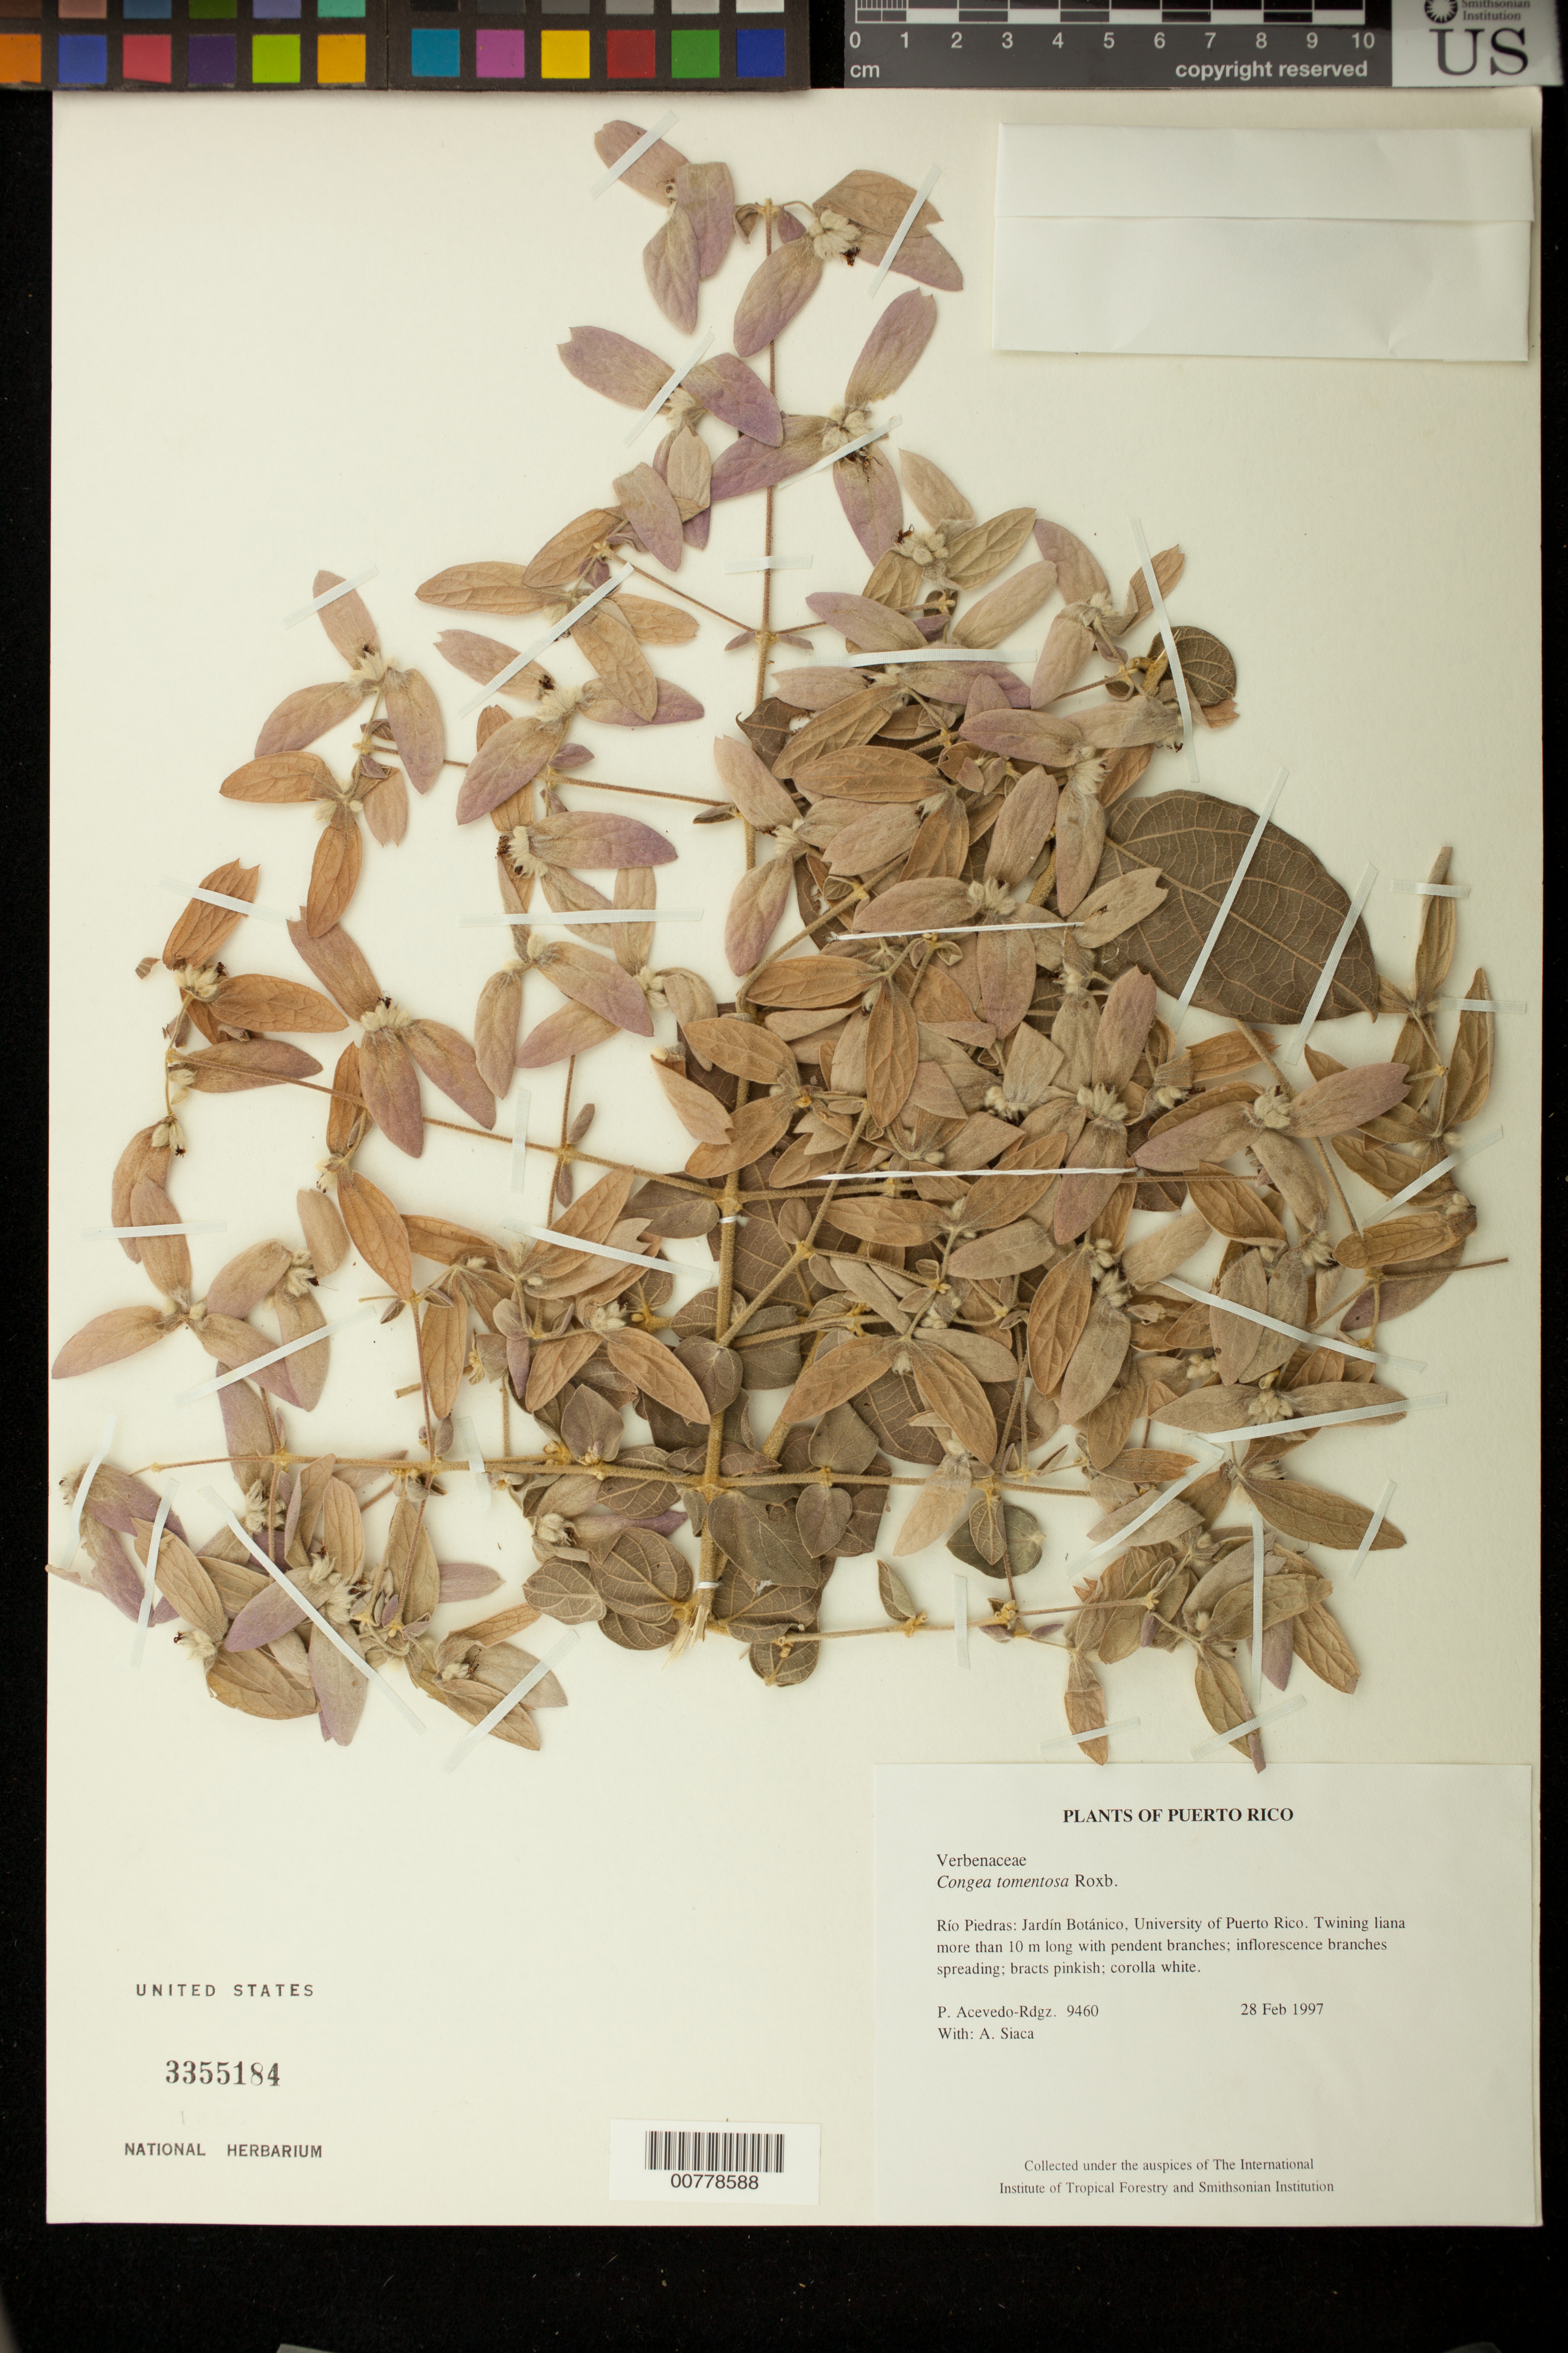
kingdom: Plantae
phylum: Tracheophyta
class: Magnoliopsida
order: Lamiales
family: Lamiaceae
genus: Congea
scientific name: Congea tomentosa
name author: Roxb.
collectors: P. Acevedo-Rodr. & A. Siaca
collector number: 9460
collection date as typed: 28 Feb 1997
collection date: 1997-02-28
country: Puerto Rico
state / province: San Juan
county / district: Río Piedras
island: Puerto Rico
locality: Río Piedras: Jardín Botánico, University of Puerto Rico.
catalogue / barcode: US 3355184